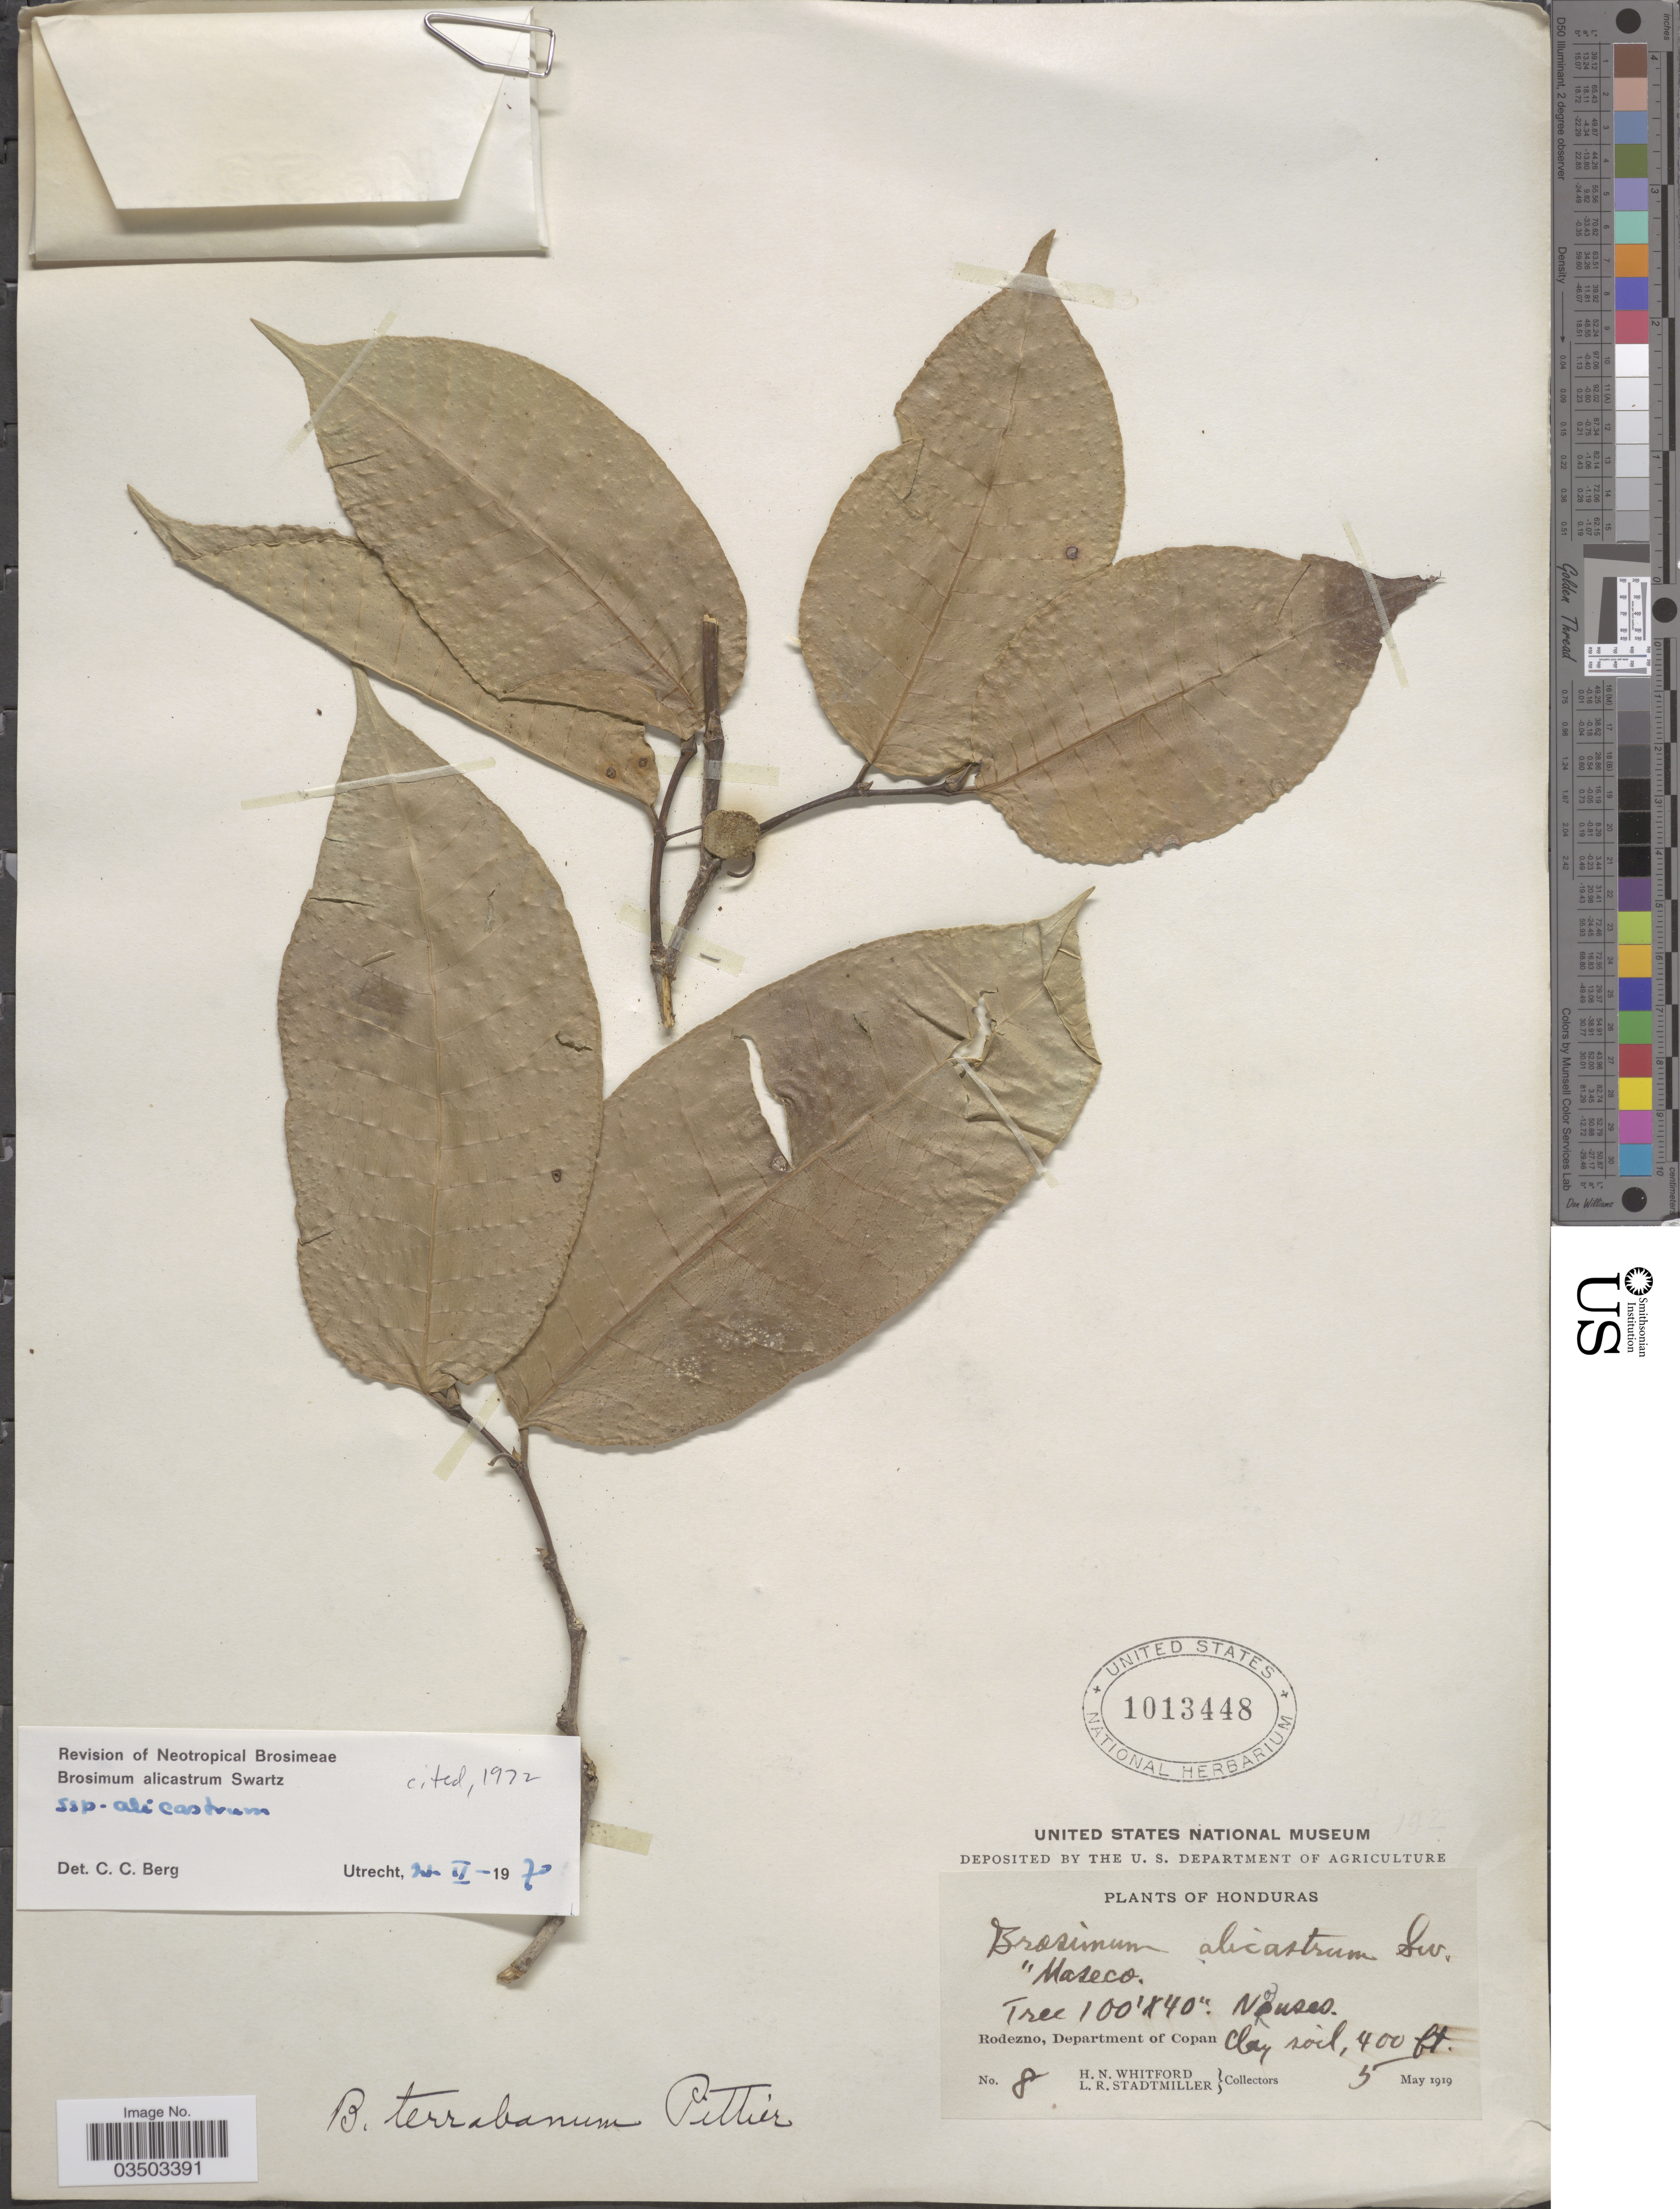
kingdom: Plantae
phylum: Tracheophyta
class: Magnoliopsida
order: Rosales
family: Moraceae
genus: Brosimum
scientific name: Brosimum alicastrum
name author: Sw.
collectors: H. N. Whitford & L. Stadtmiller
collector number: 8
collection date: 1919-05-05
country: Honduras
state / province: Copan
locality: Rodezno, Department of Copan.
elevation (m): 122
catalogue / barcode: US 1013448